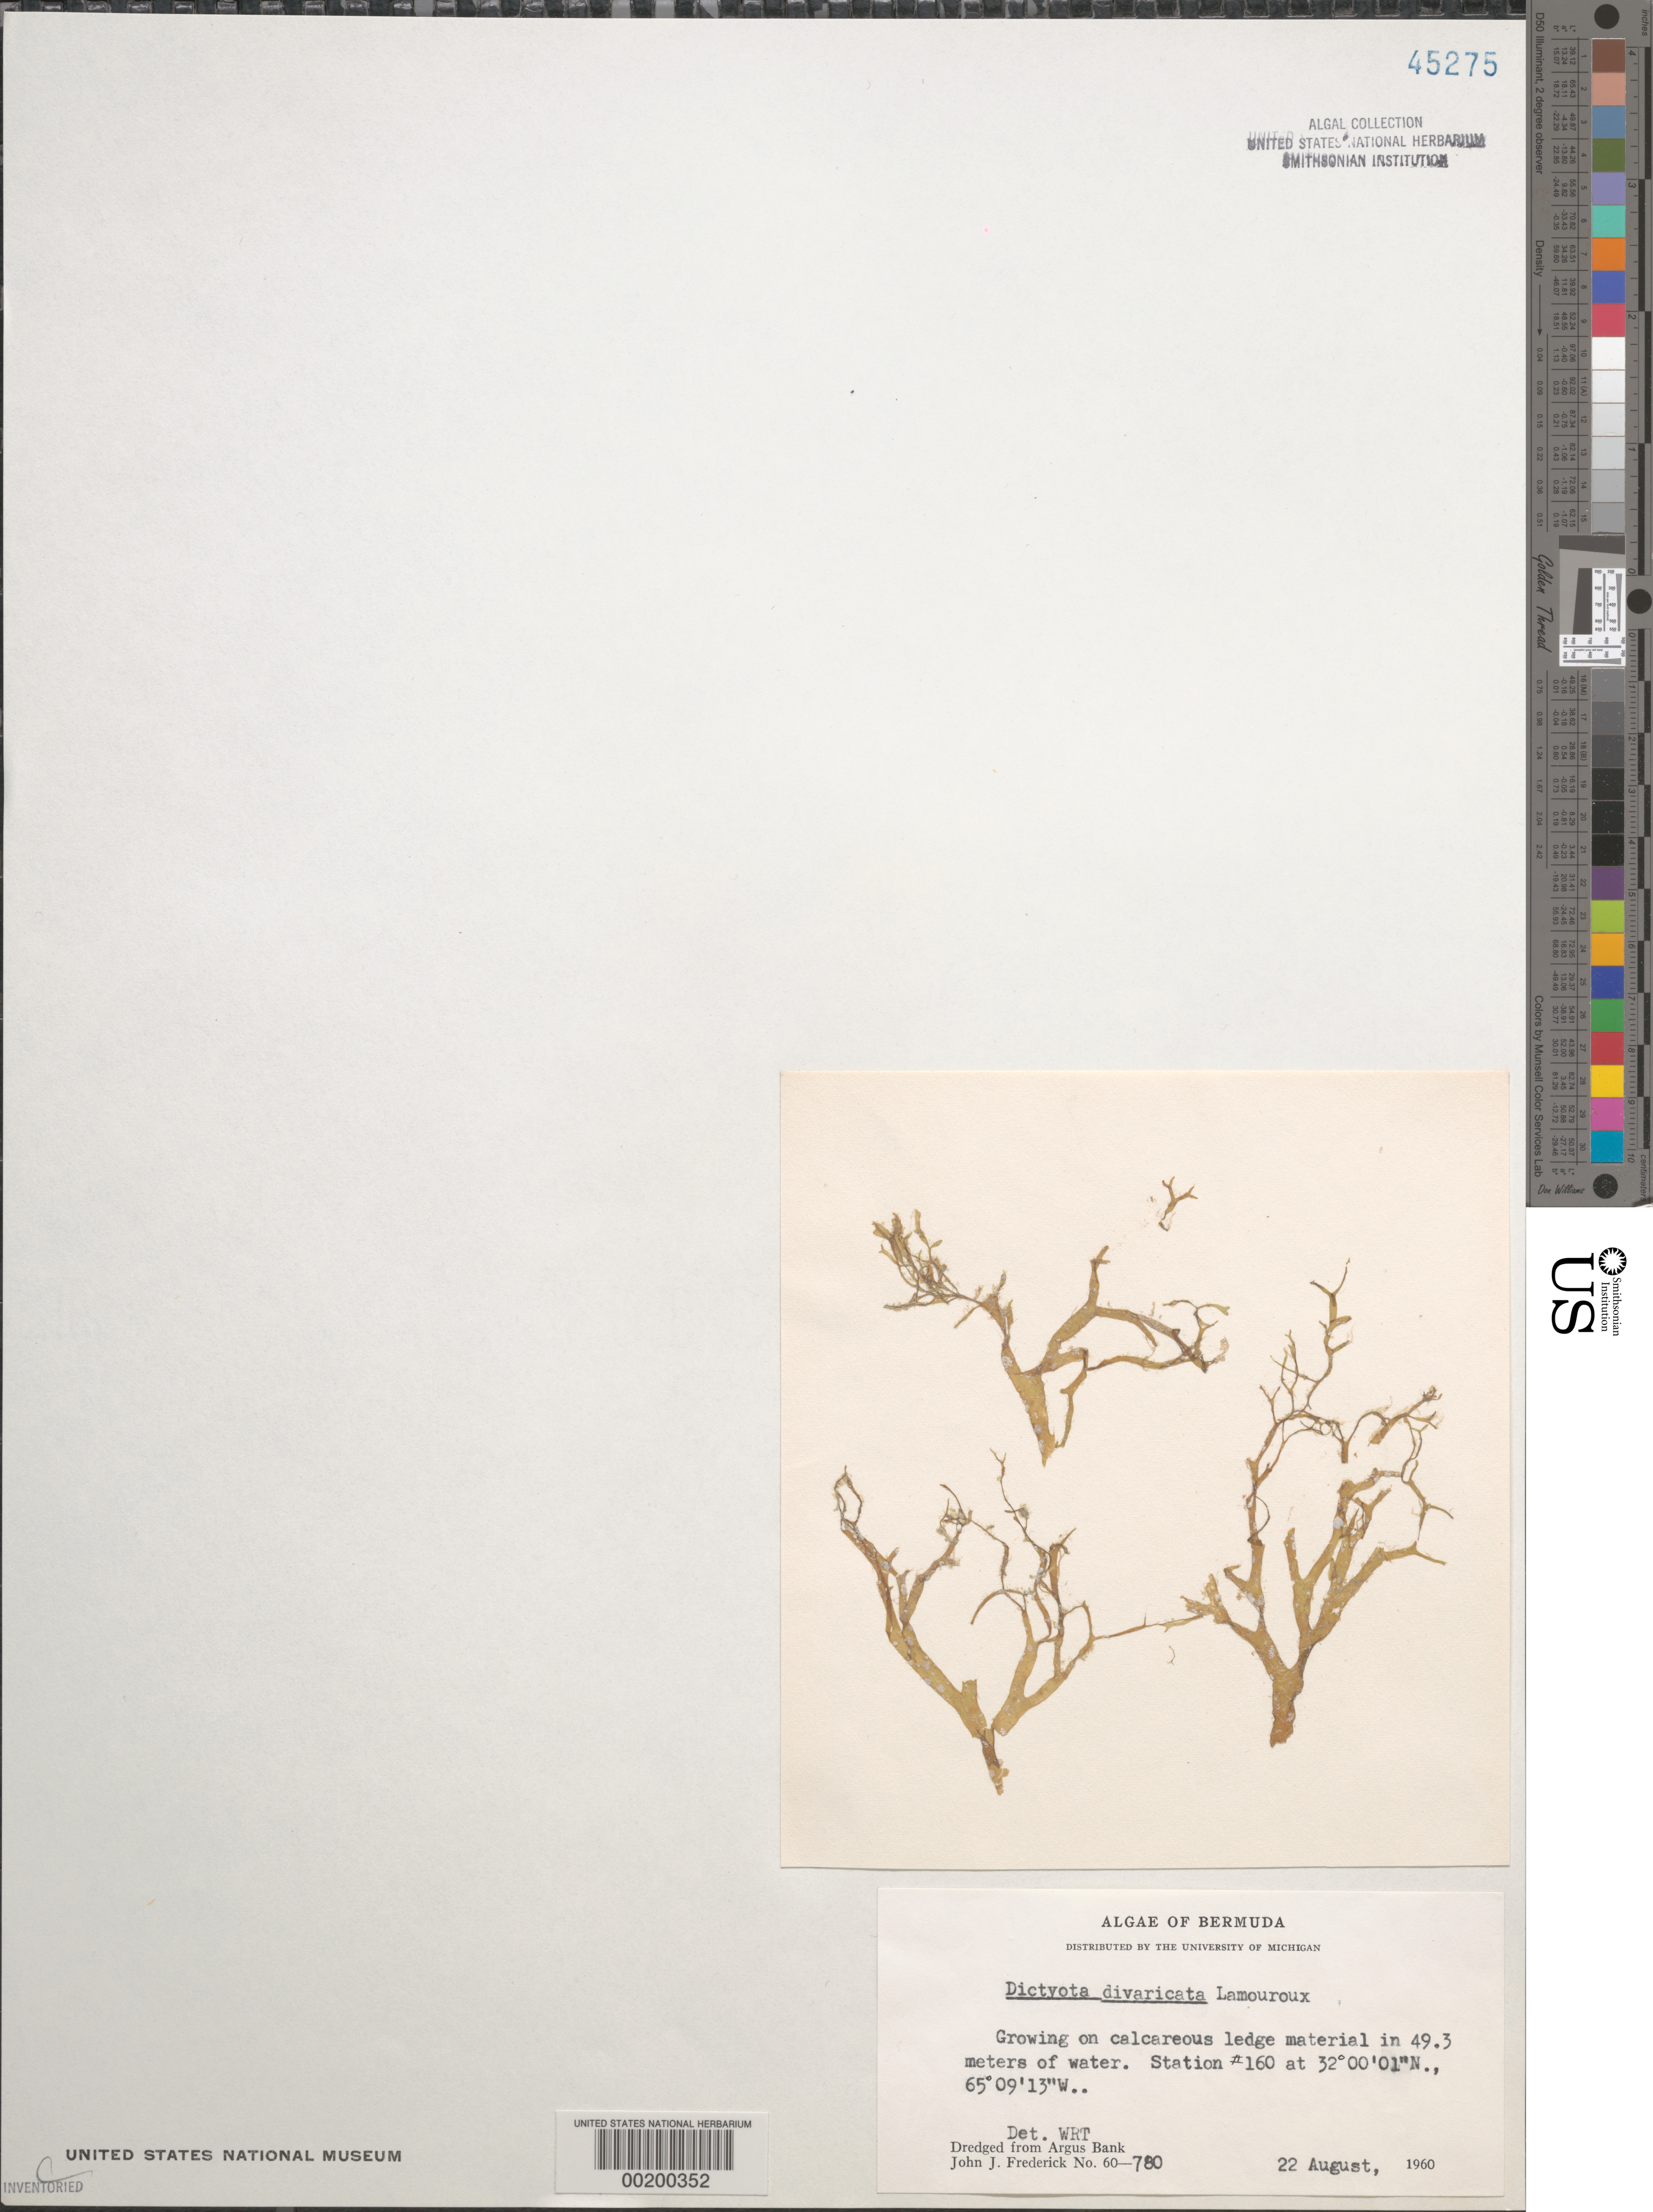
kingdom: Chromista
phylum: Ochrophyta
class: Phaeophyceae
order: Dictyotales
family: Dictyotaceae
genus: Dictyota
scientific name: Dictyota divaricata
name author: J.V.Lamouroux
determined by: Taylor, William R.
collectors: J. Frederick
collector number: JJF 60-780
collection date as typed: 22 Aug 1960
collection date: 1960-08-22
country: Bermuda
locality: Argus Bank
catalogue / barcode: US 45275